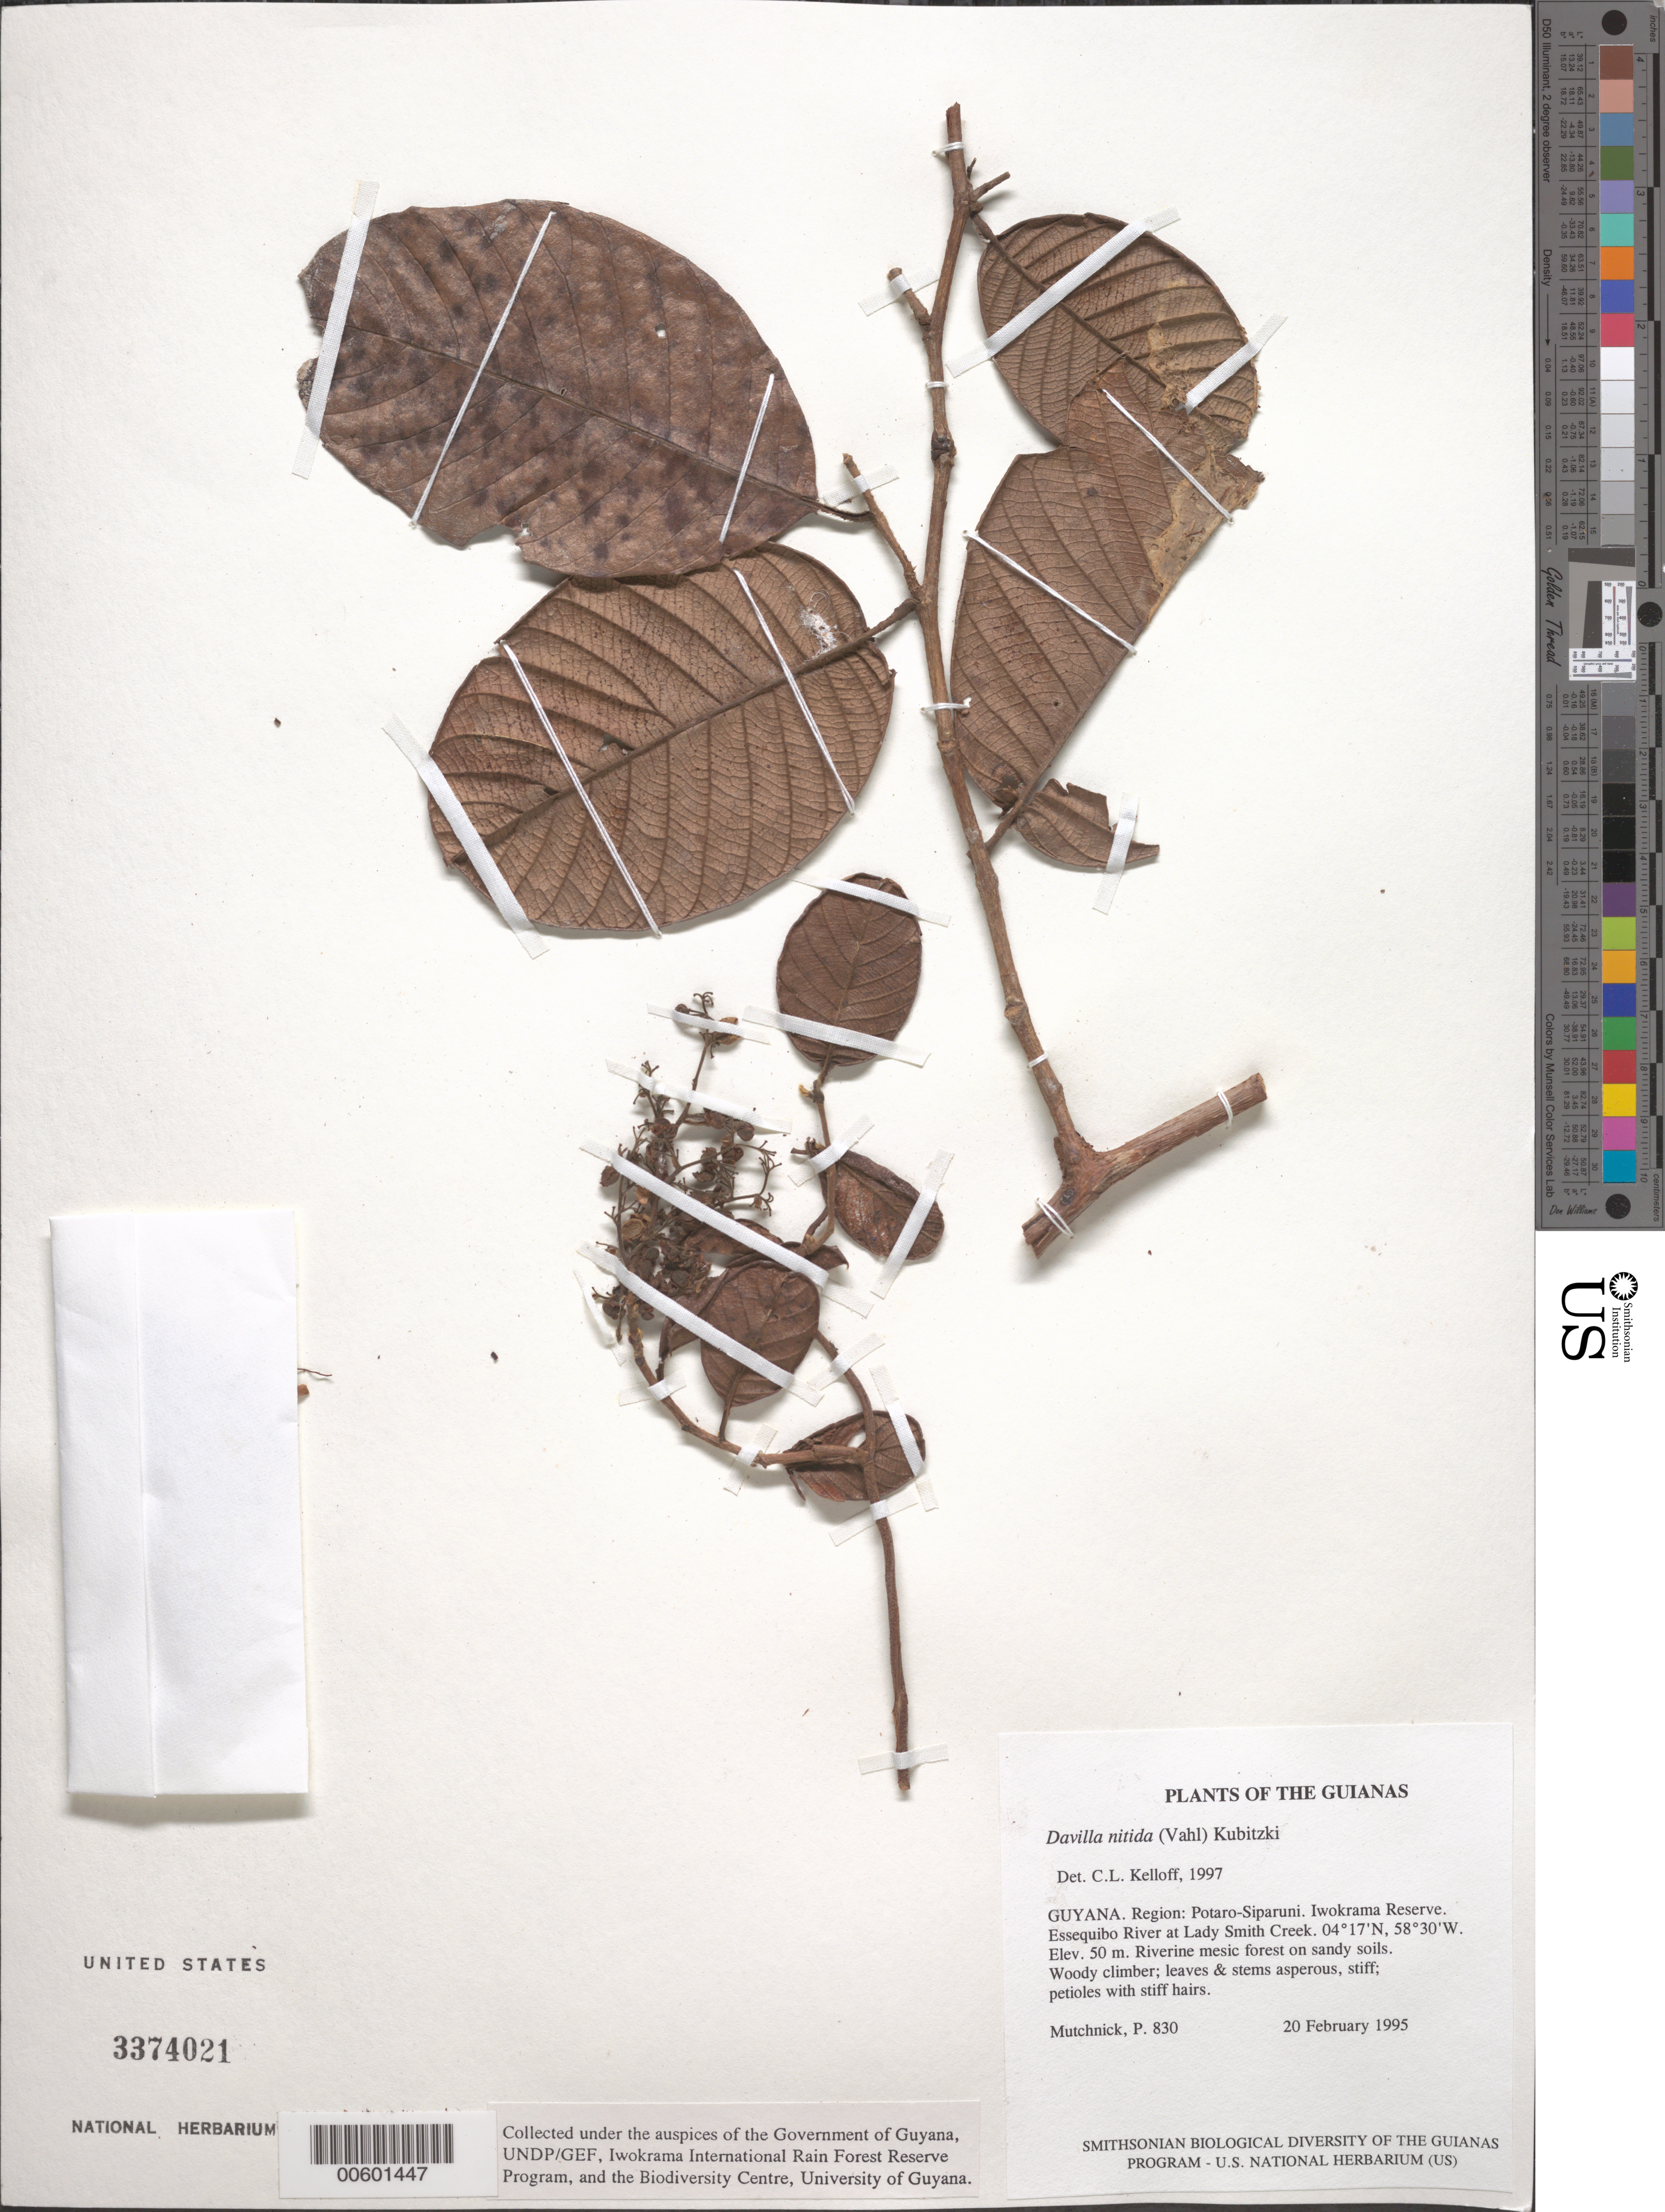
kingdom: Plantae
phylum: Tracheophyta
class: Magnoliopsida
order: Dilleniales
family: Dilleniaceae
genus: Davilla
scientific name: Davilla nitida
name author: (Vahl) Kubitzki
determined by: Kelloff, Carol L., (US), Smithsonian Institution - National Museum of Natural History (UNITED STATES)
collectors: P. Mutchnick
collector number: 830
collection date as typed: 20 February 1995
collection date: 1995-02-20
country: Guyana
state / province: Potaro-Siparuni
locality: Iwokrama Reserve. Essequibo River at Lady Smith Creek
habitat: Riverine mesic forest on sandy soils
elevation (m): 50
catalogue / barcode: US 3374021